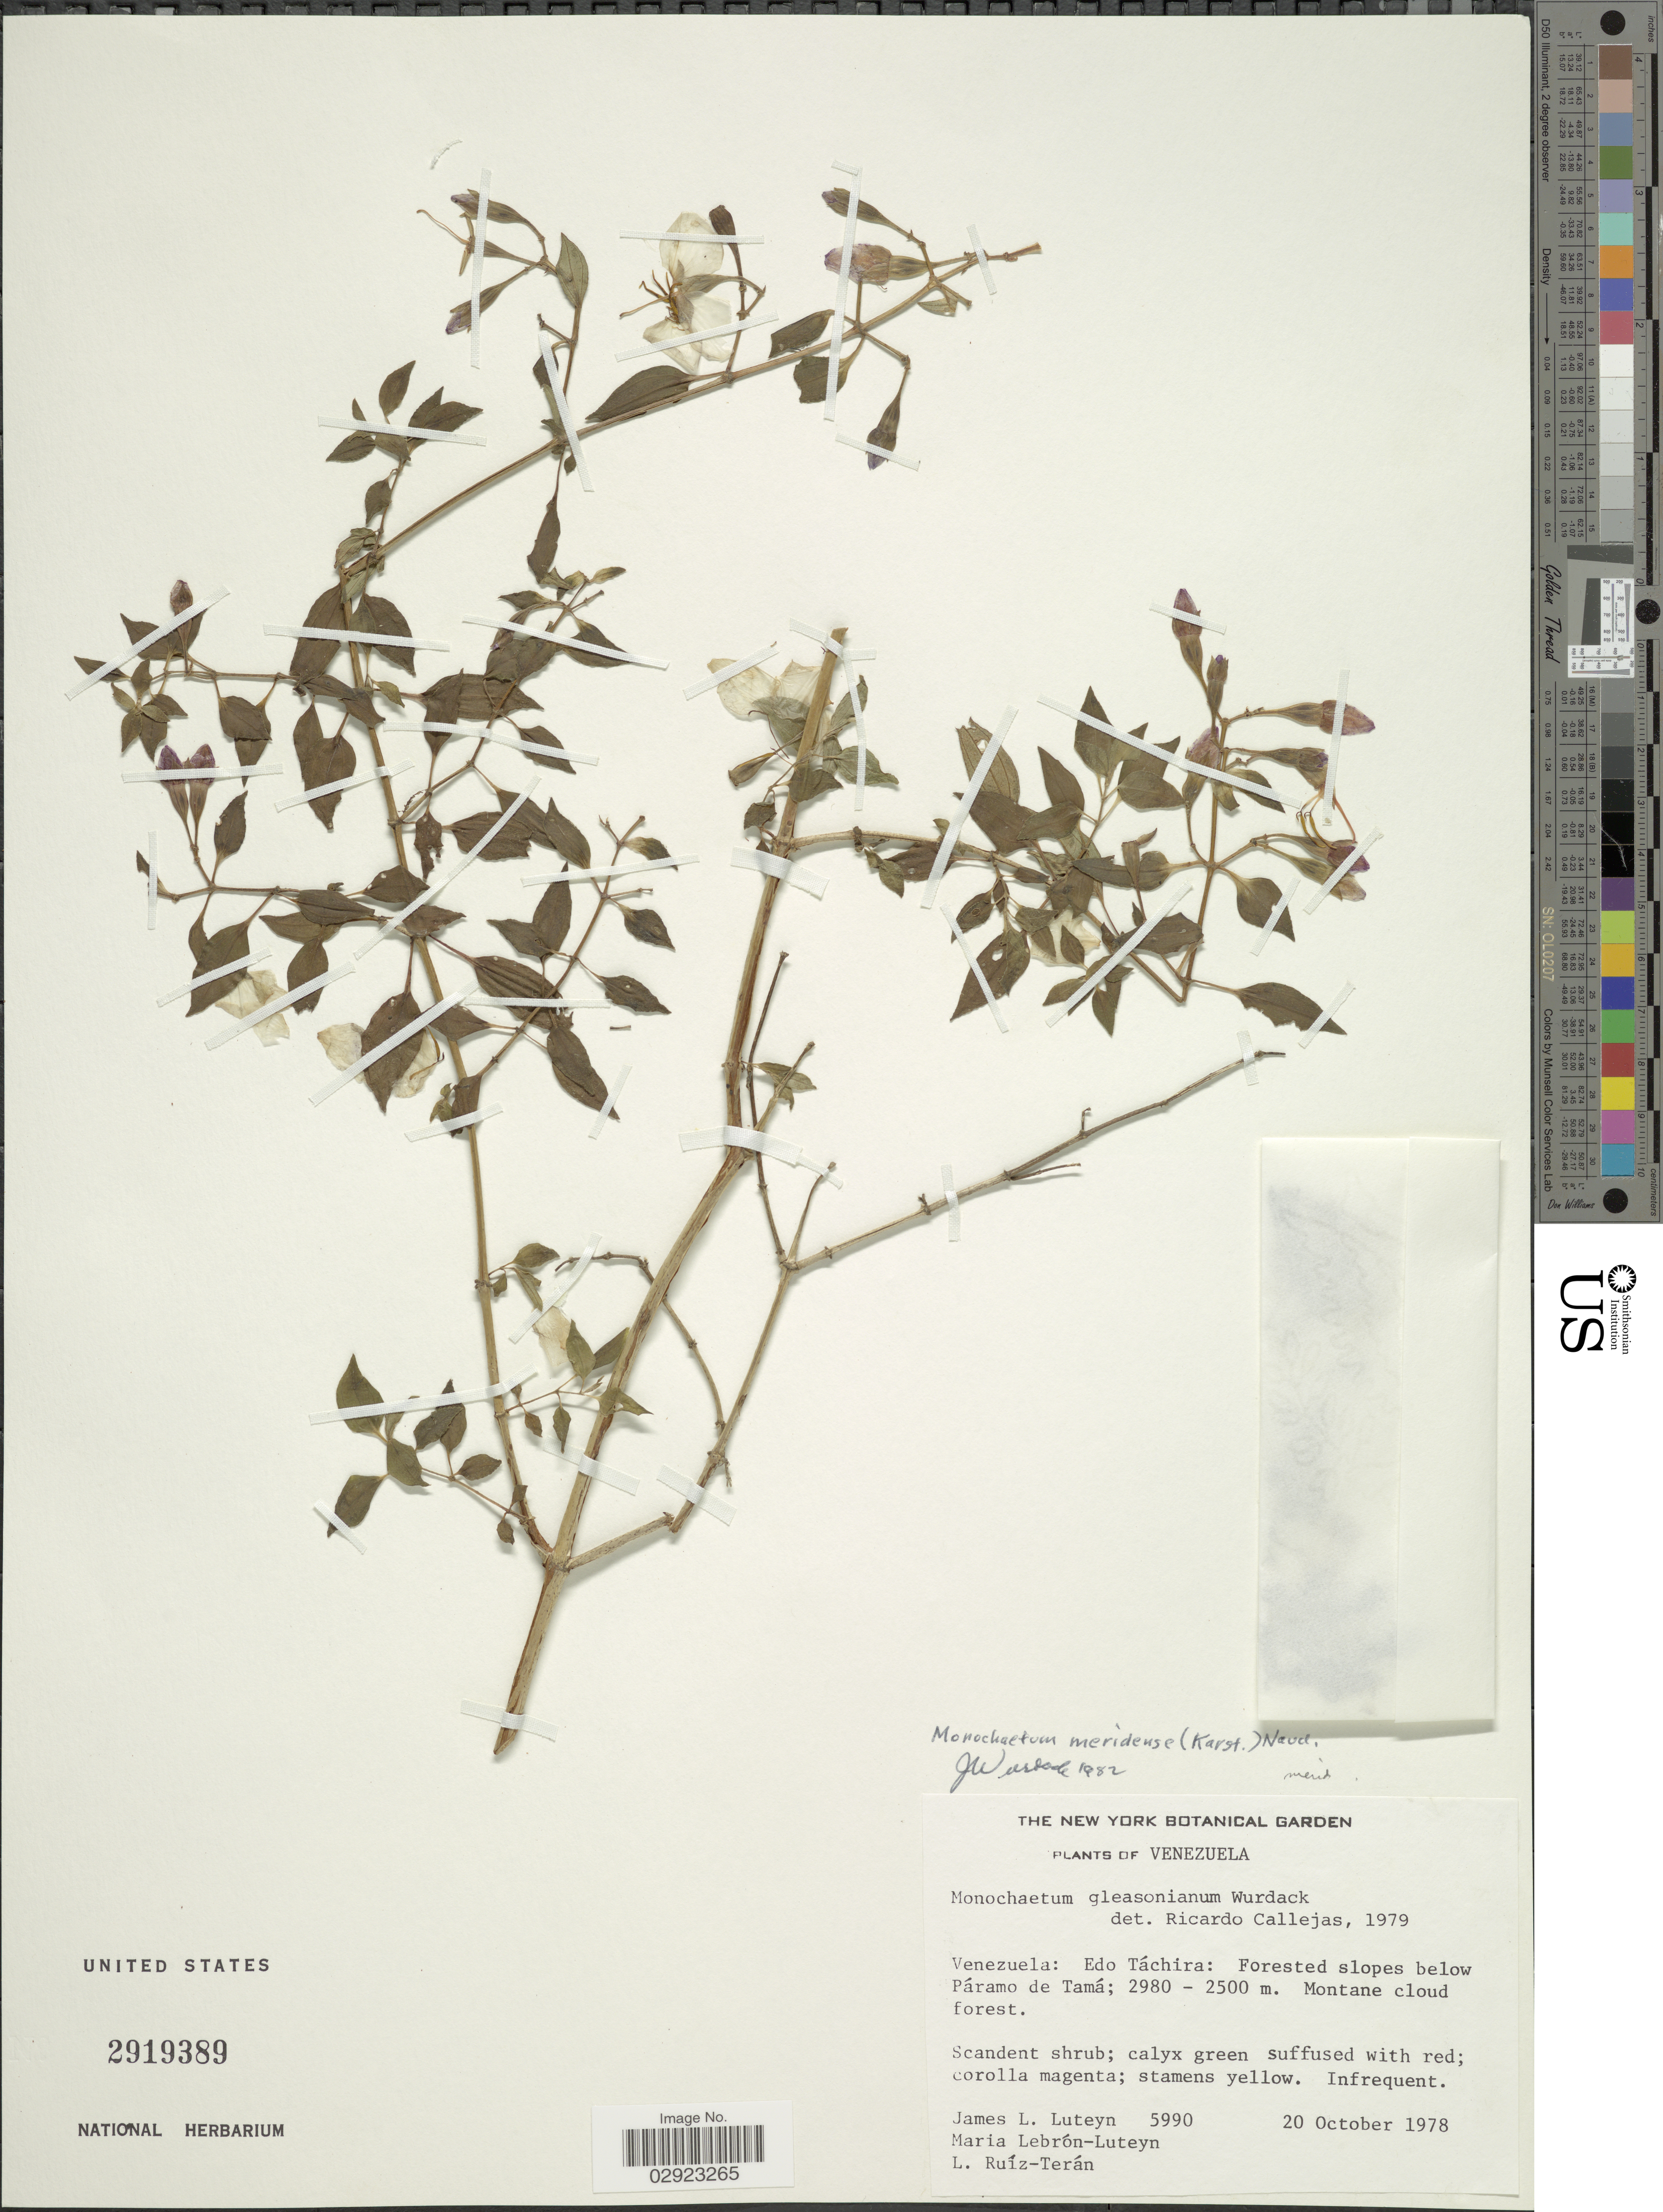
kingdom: Plantae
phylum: Tracheophyta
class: Magnoliopsida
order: Myrtales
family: Melastomataceae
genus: Monochaetum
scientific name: Monochaetum meridense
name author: (H. Karst.) Naudin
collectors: J. Luteyn, M. L. Lebrón-Luteyn & L. E. Ruíz-Terán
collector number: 5990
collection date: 1978-10-20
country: Venezuela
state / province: Tachira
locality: Forested slope below Páramo de Tamá.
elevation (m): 2500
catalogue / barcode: US 2919389